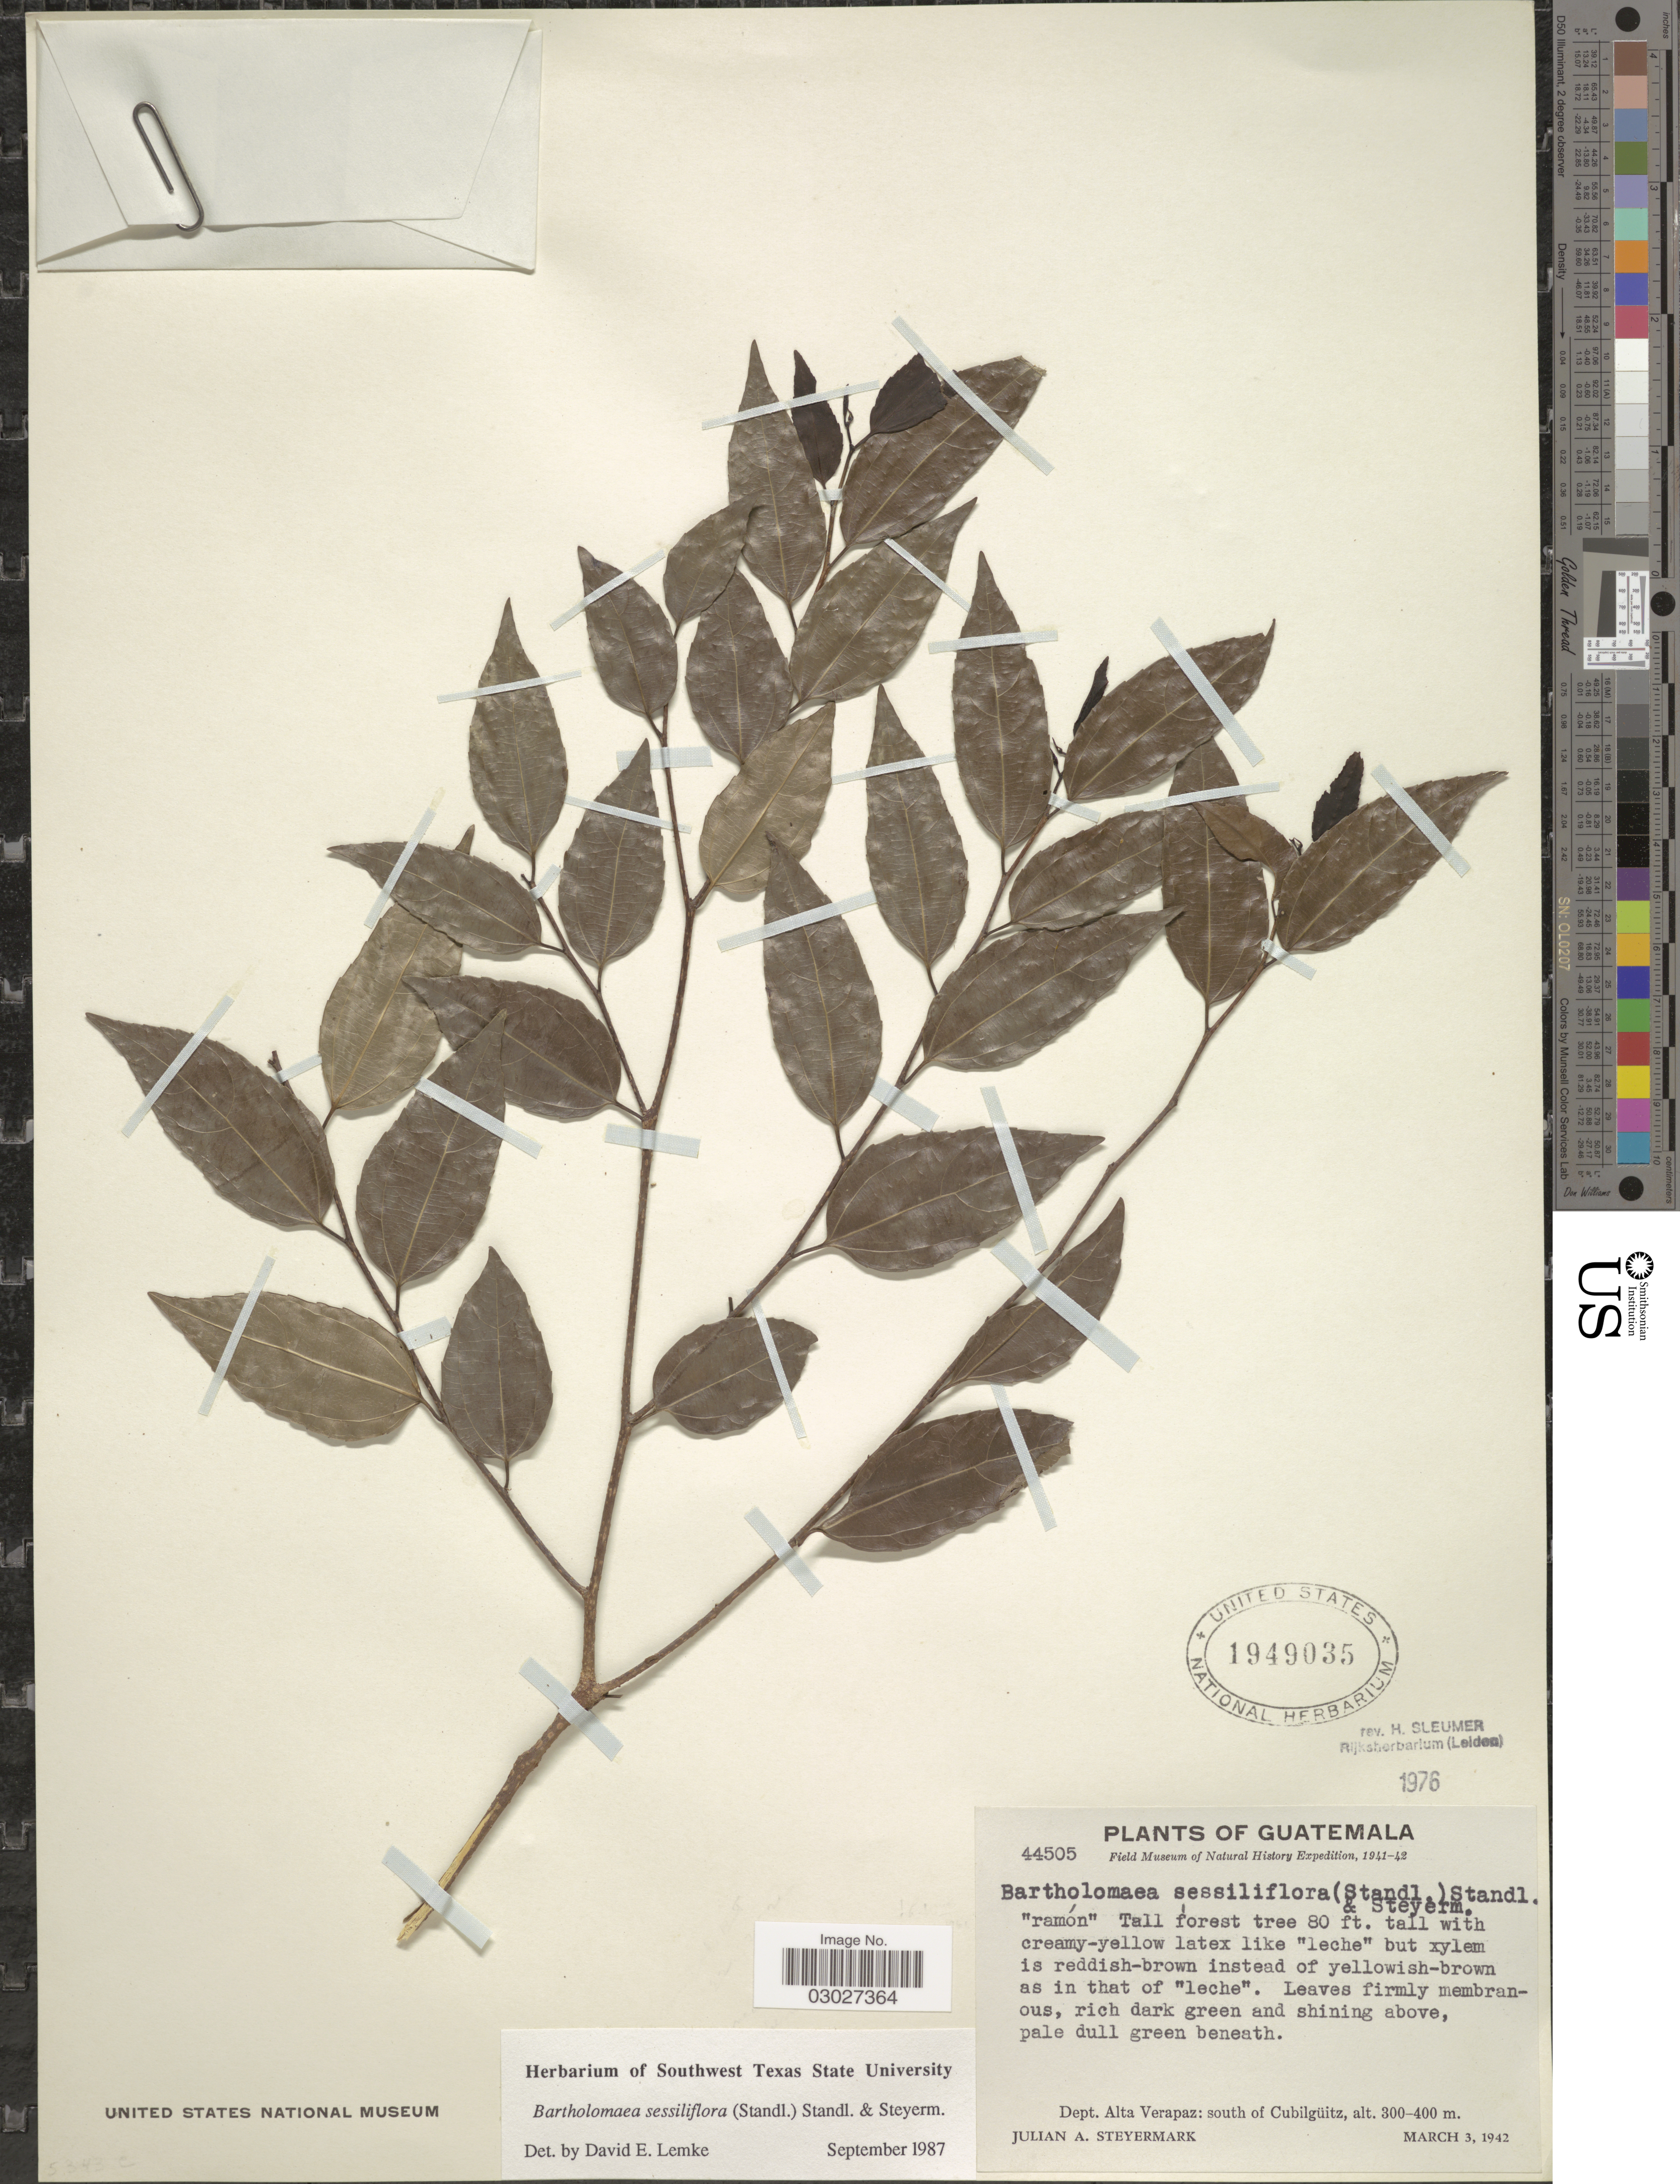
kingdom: Plantae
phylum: Tracheophyta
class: Magnoliopsida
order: Malpighiales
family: Salicaceae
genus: Bartholomaea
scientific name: Bartholomaea sessiliflora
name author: (Standl.) Standl. & Steyerm.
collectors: J. Steyermark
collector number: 44505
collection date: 1942-03-03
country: Guatemala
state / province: Alta Verapaz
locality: Dept. Alta Verapaz: south of Cubilgüitz.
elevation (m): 300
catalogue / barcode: US 1949035